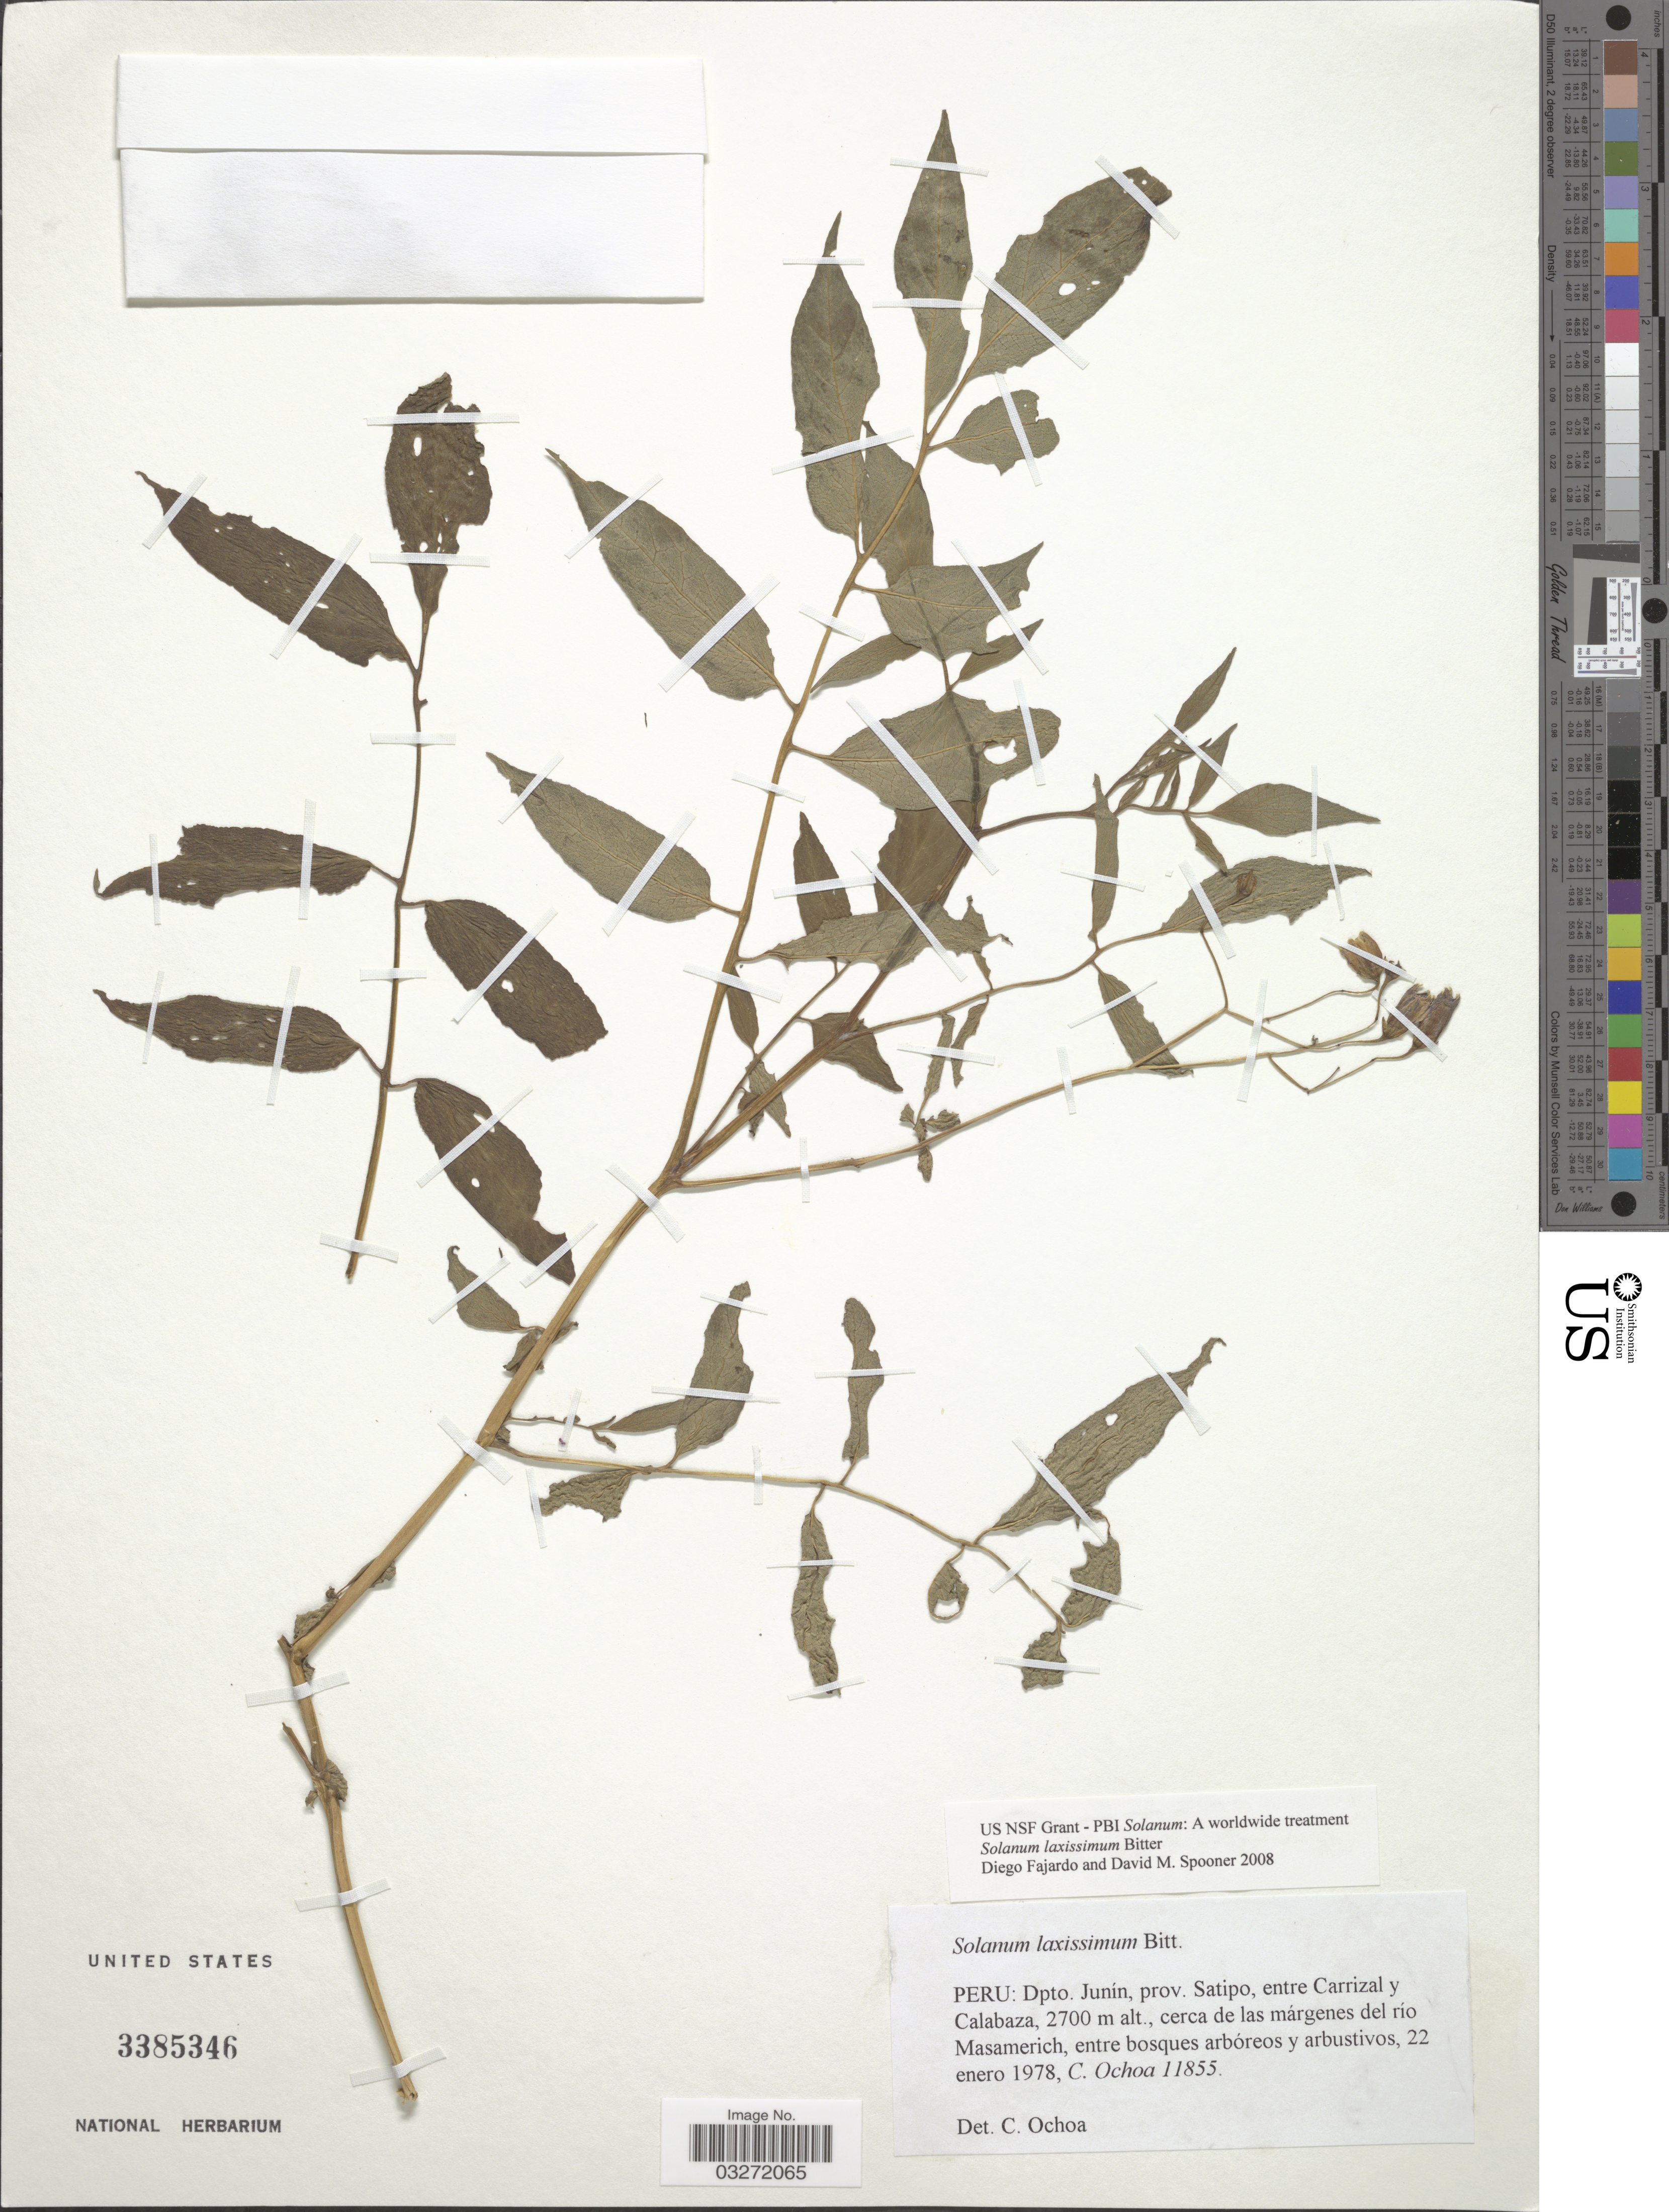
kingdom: Plantae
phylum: Tracheophyta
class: Magnoliopsida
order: Solanales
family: Solanaceae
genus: Solanum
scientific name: Solanum laxissimum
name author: Bitter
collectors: C. Ochoa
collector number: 11855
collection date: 1978-01-22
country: Peru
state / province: Junín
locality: Dpto. Junín, prov. Satipo, entre Carrizal y Calabaza, cerca de las márgenes del río Masamerich.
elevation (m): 2700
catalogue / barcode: US 3385346